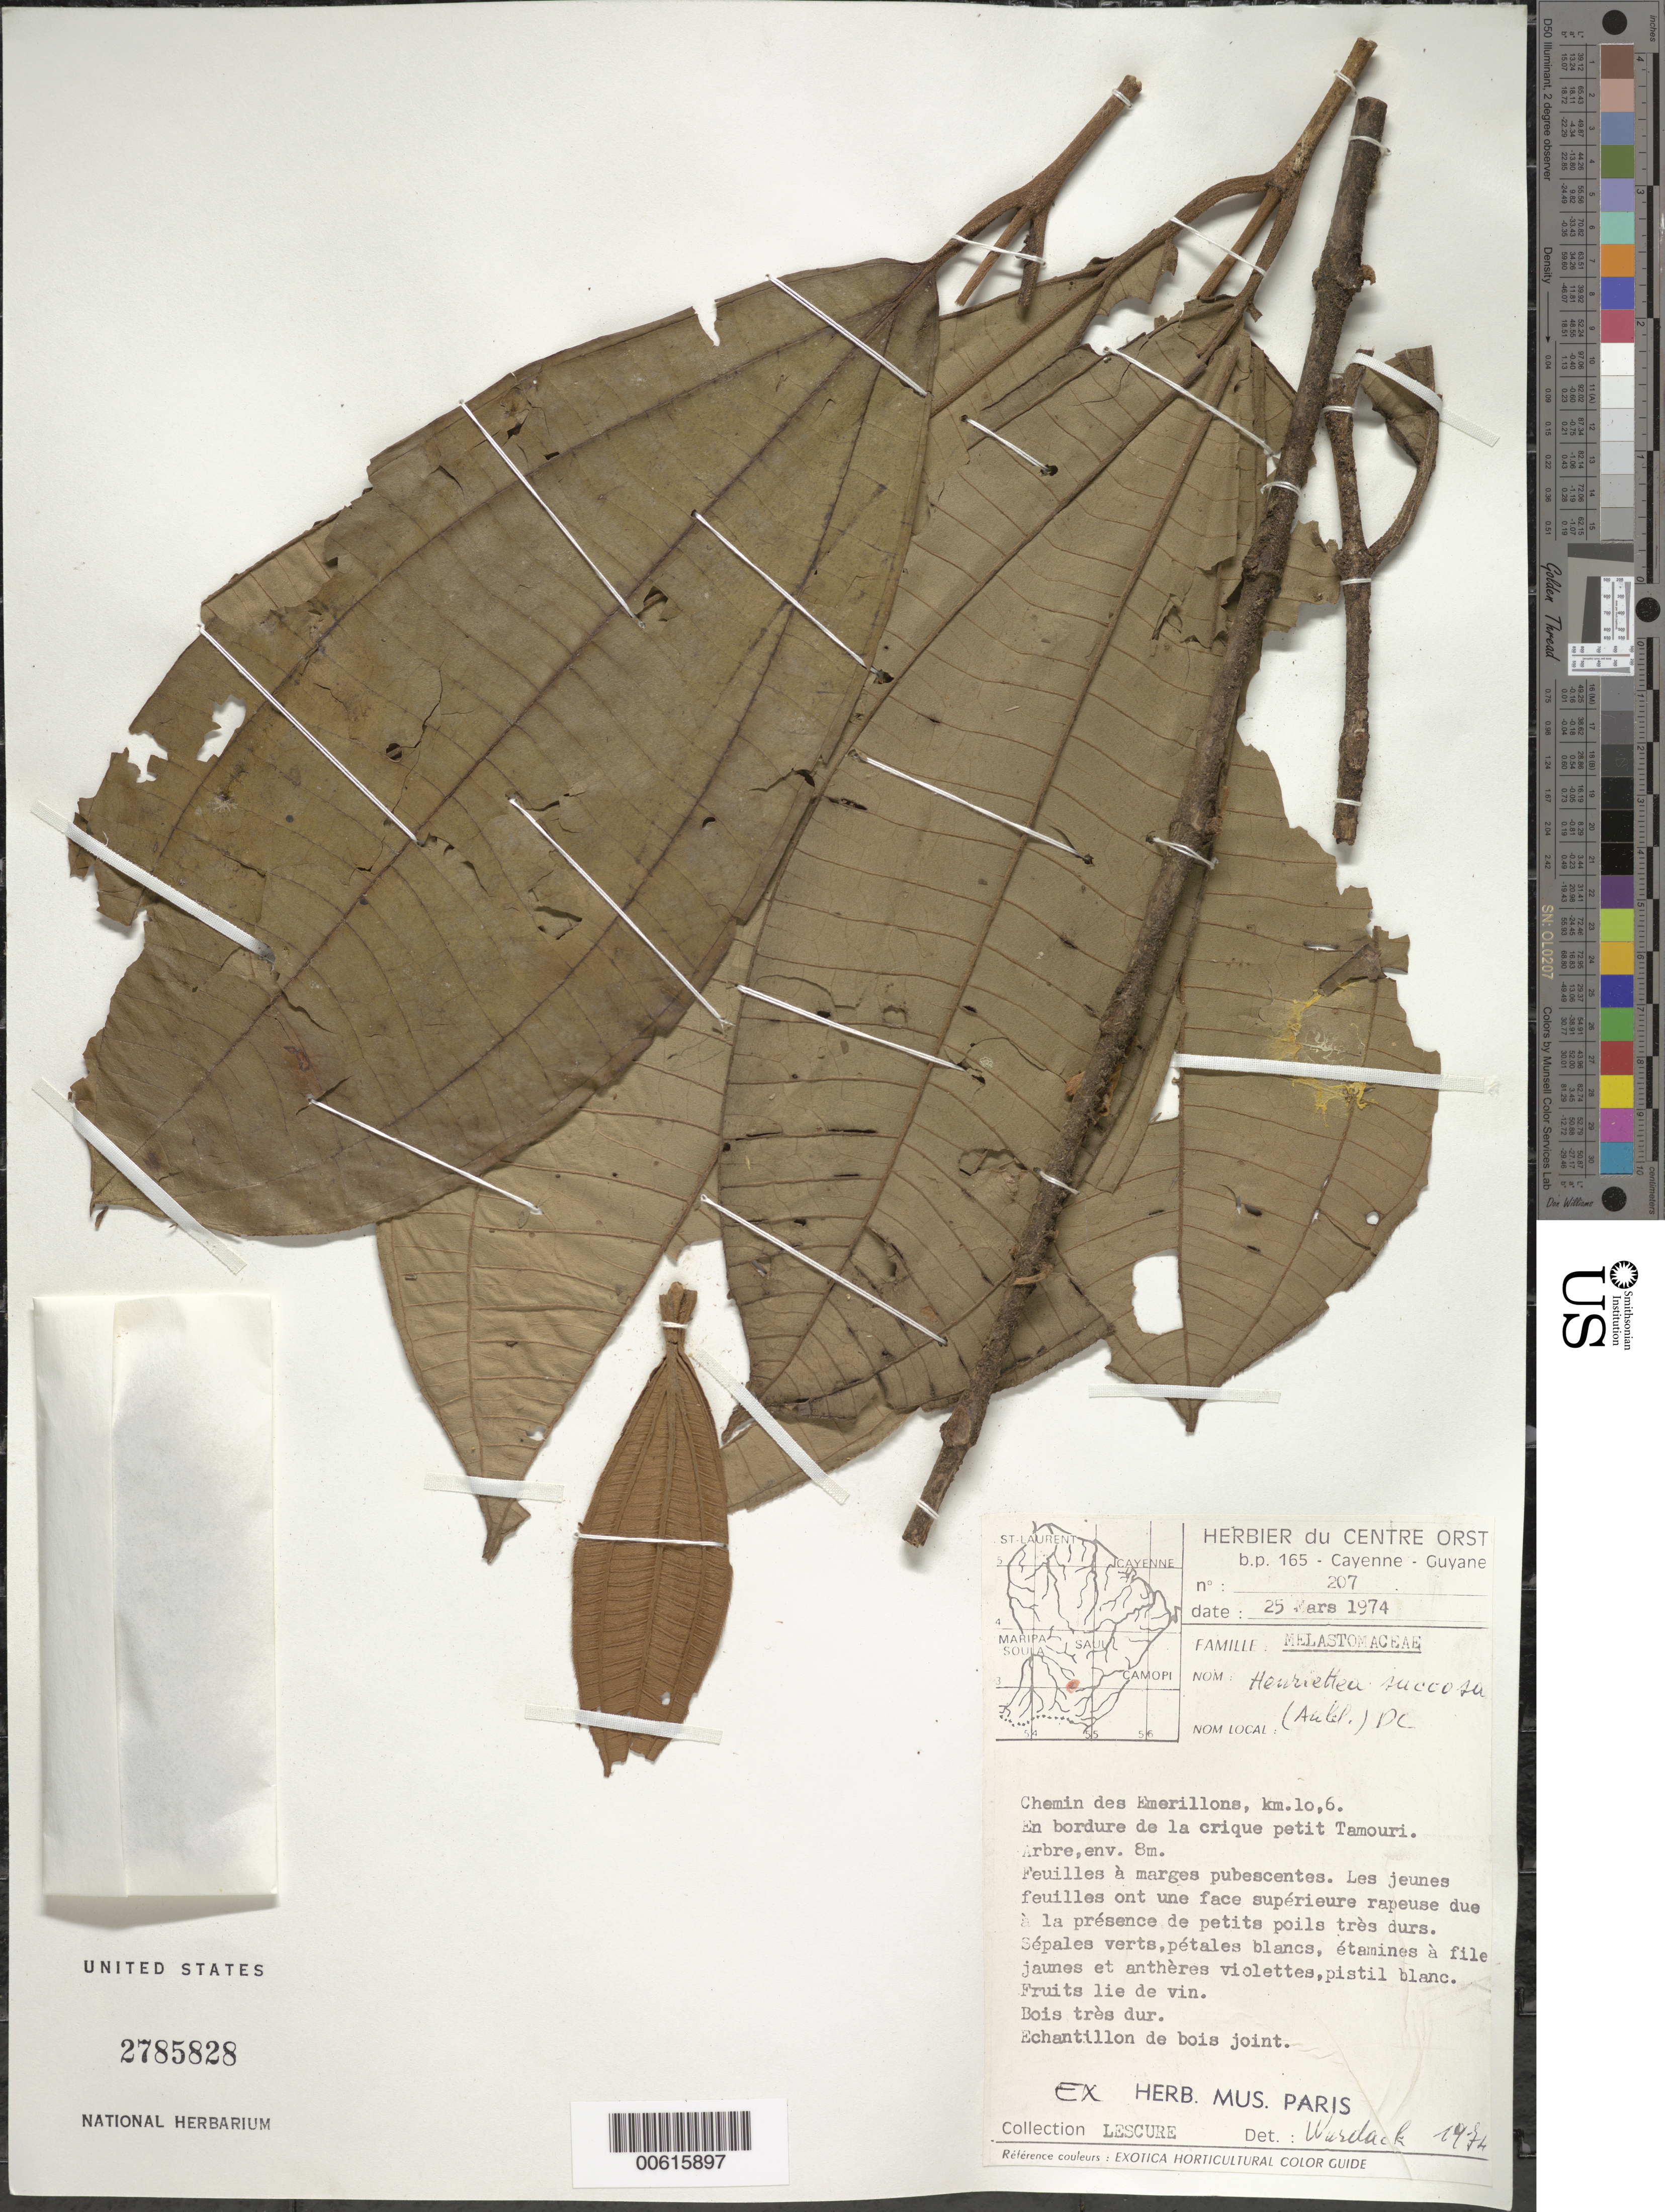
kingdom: Plantae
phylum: Tracheophyta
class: Magnoliopsida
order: Myrtales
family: Melastomataceae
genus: Henriettea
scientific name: Henriettea succosa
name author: (Aubl.) DC.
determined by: Wurdack, John J., (US), US (UNITED STATES)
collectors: J.-P. Lescure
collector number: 207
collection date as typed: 25-Mar-74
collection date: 1974-03-25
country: French Guiana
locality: Chemin des Emerillons km 10.6, crique petit Tamouri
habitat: En bordure de la crique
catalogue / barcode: US 2785828